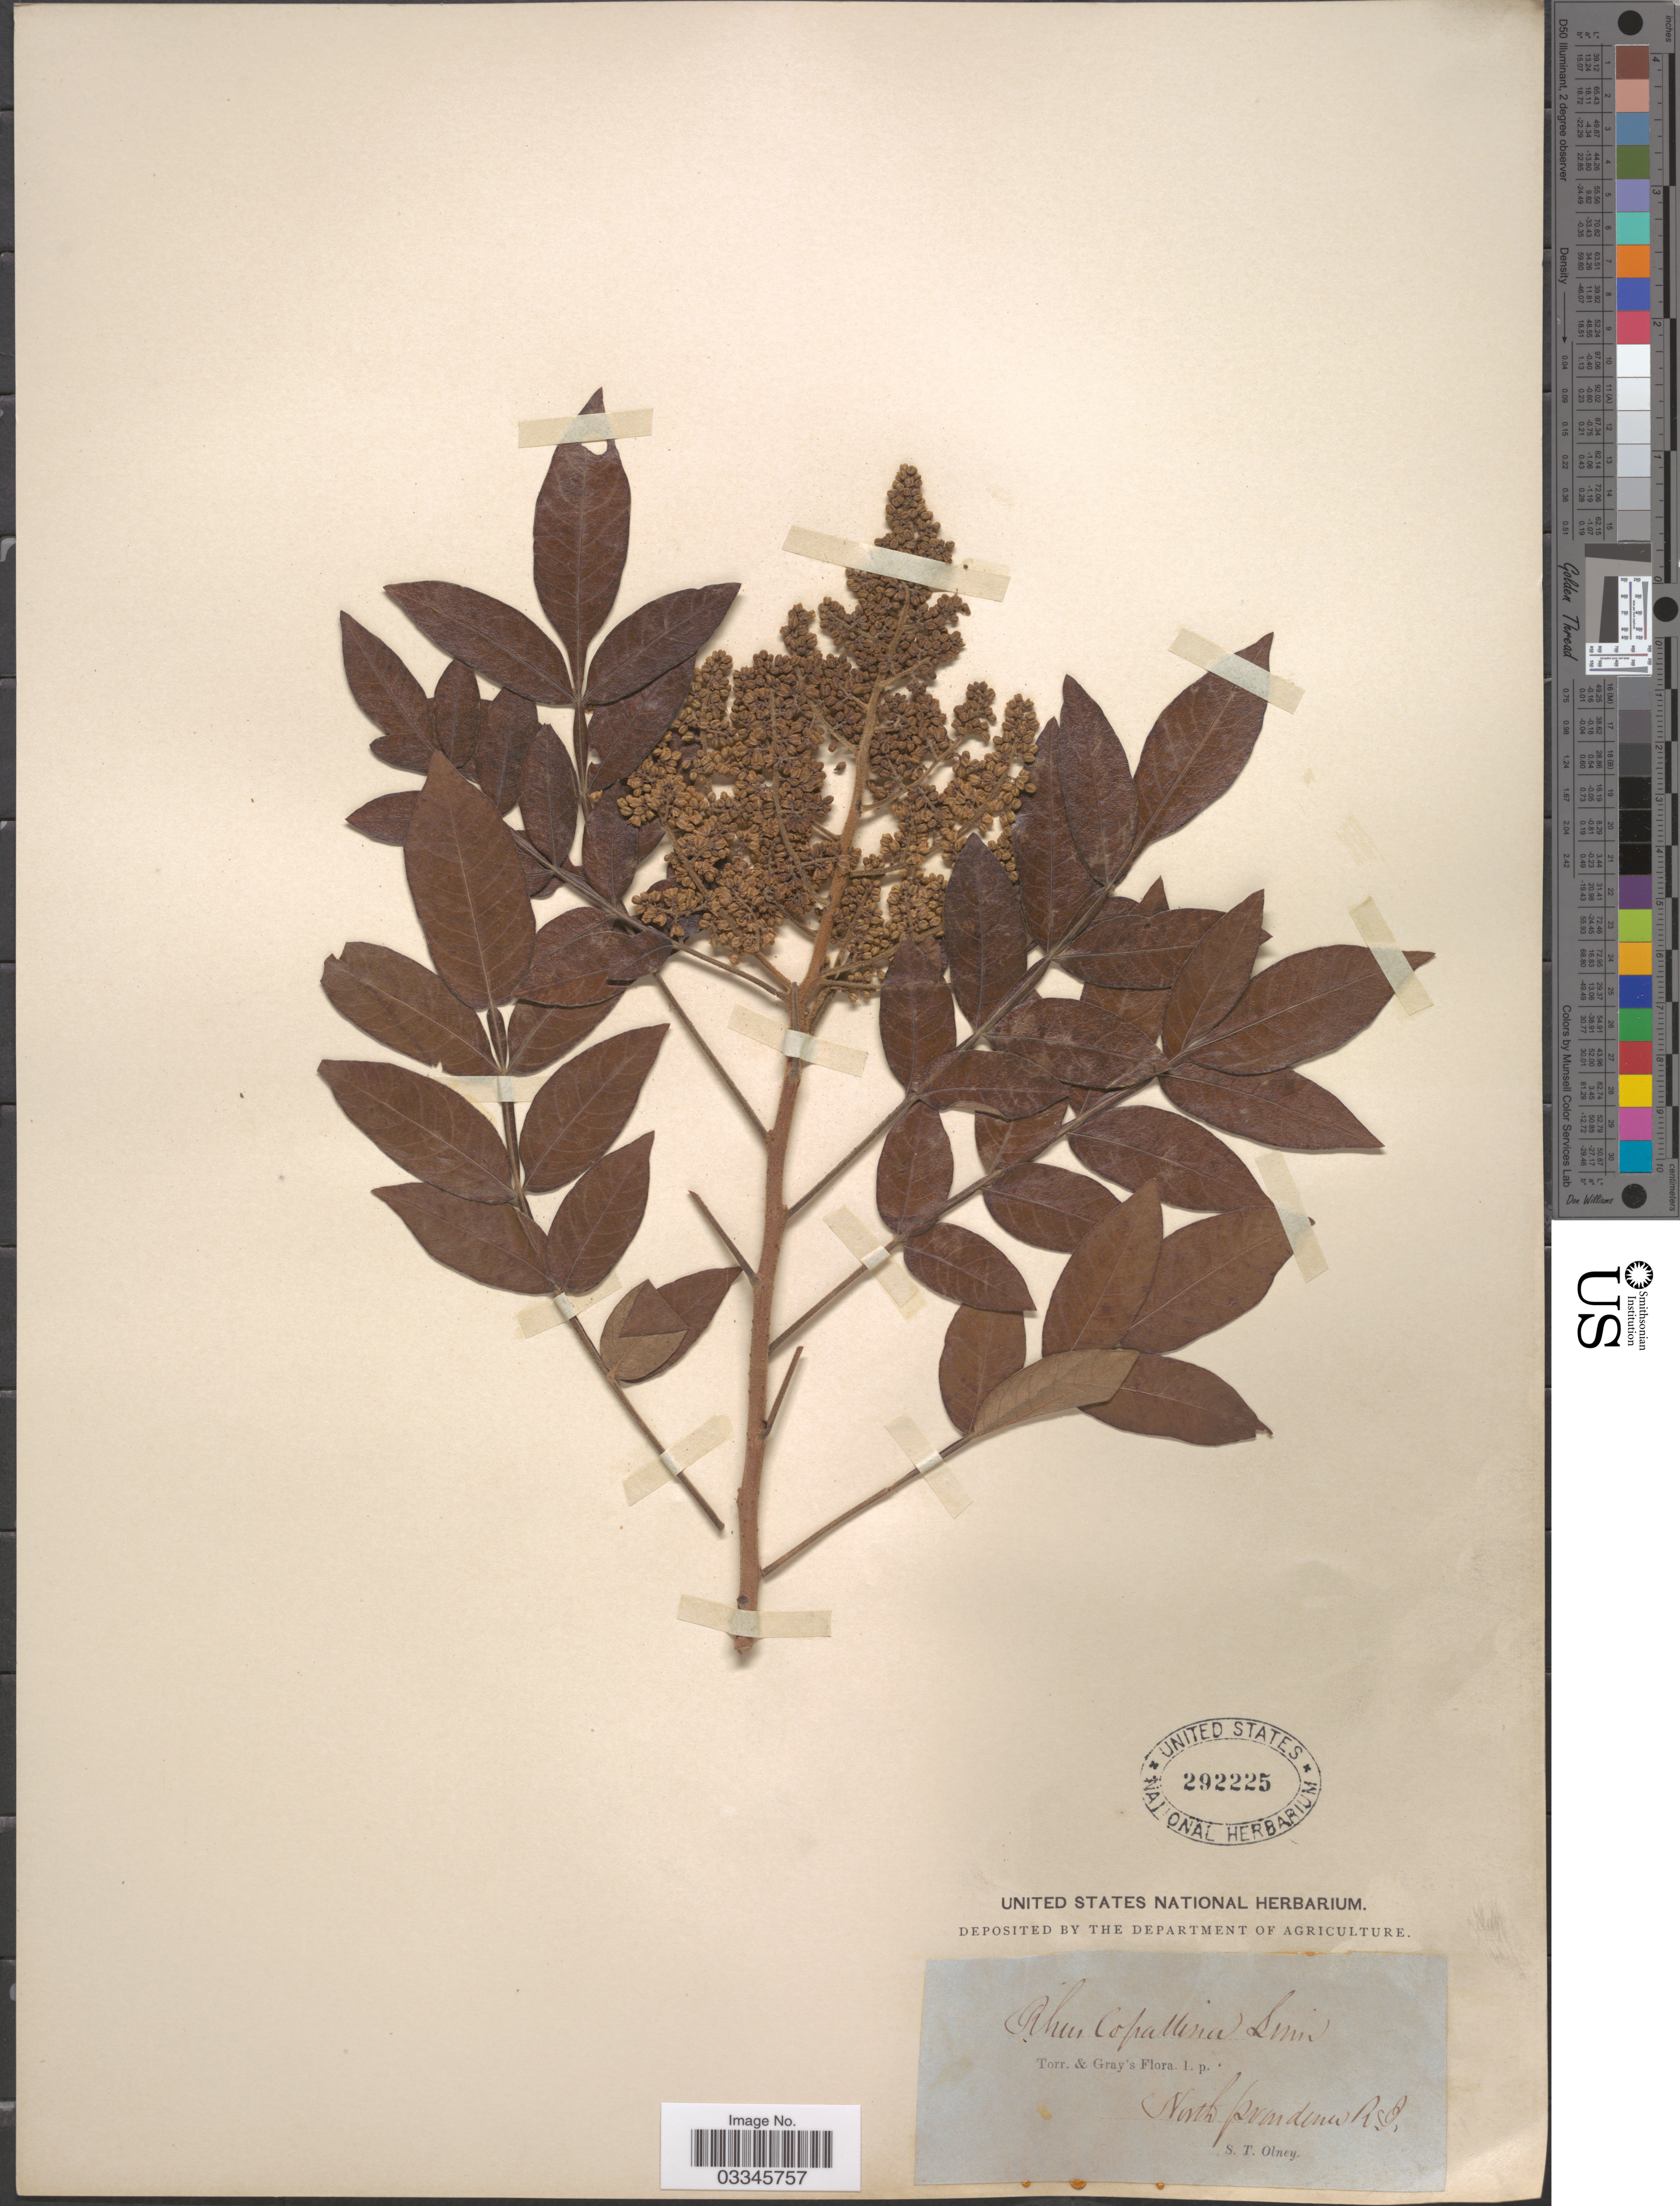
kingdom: Plantae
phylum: Tracheophyta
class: Magnoliopsida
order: Sapindales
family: Anacardiaceae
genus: Rhus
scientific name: Rhus copallinum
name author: L.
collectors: S. Olney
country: United States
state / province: Rhode Island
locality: North Providence.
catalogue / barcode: US 292225